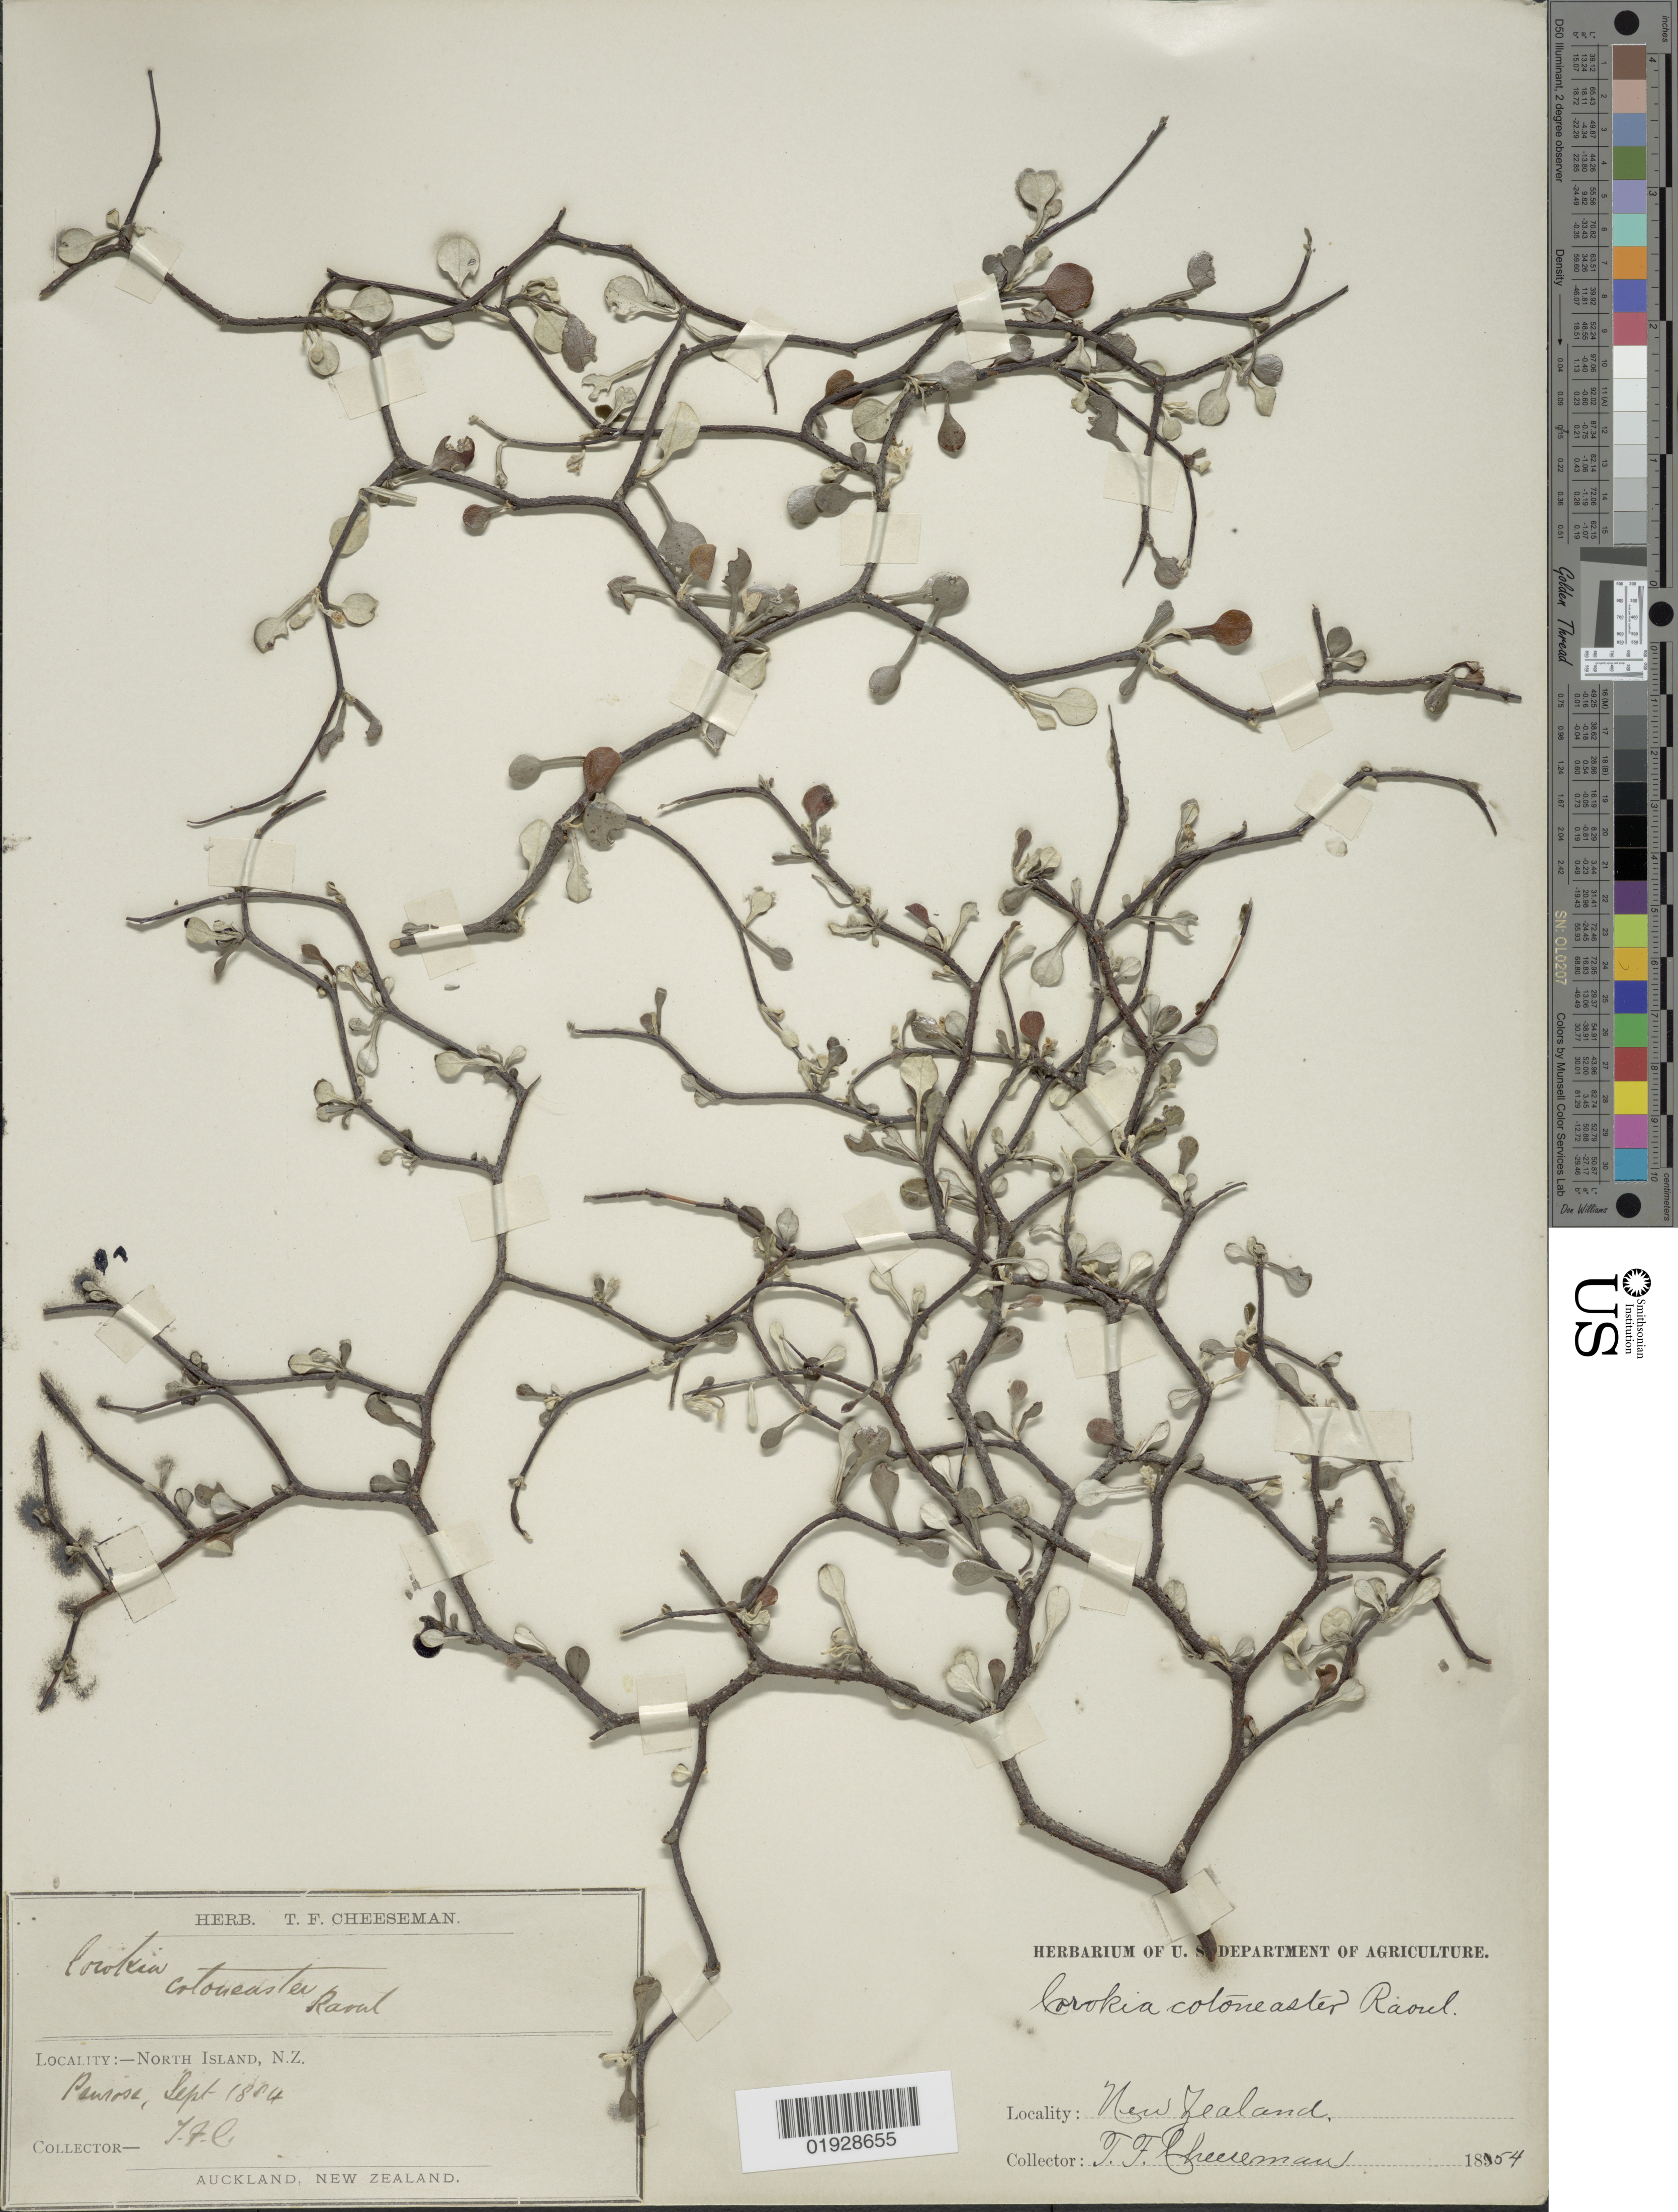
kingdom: Plantae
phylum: Tracheophyta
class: Magnoliopsida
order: Asterales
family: Argophyllaceae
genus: Corokia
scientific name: Corokia cotoneaster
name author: Raoul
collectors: T. F. Cheeseman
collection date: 1854-09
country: New Zealand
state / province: Auckland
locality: North Island, N.Z. Penrose.